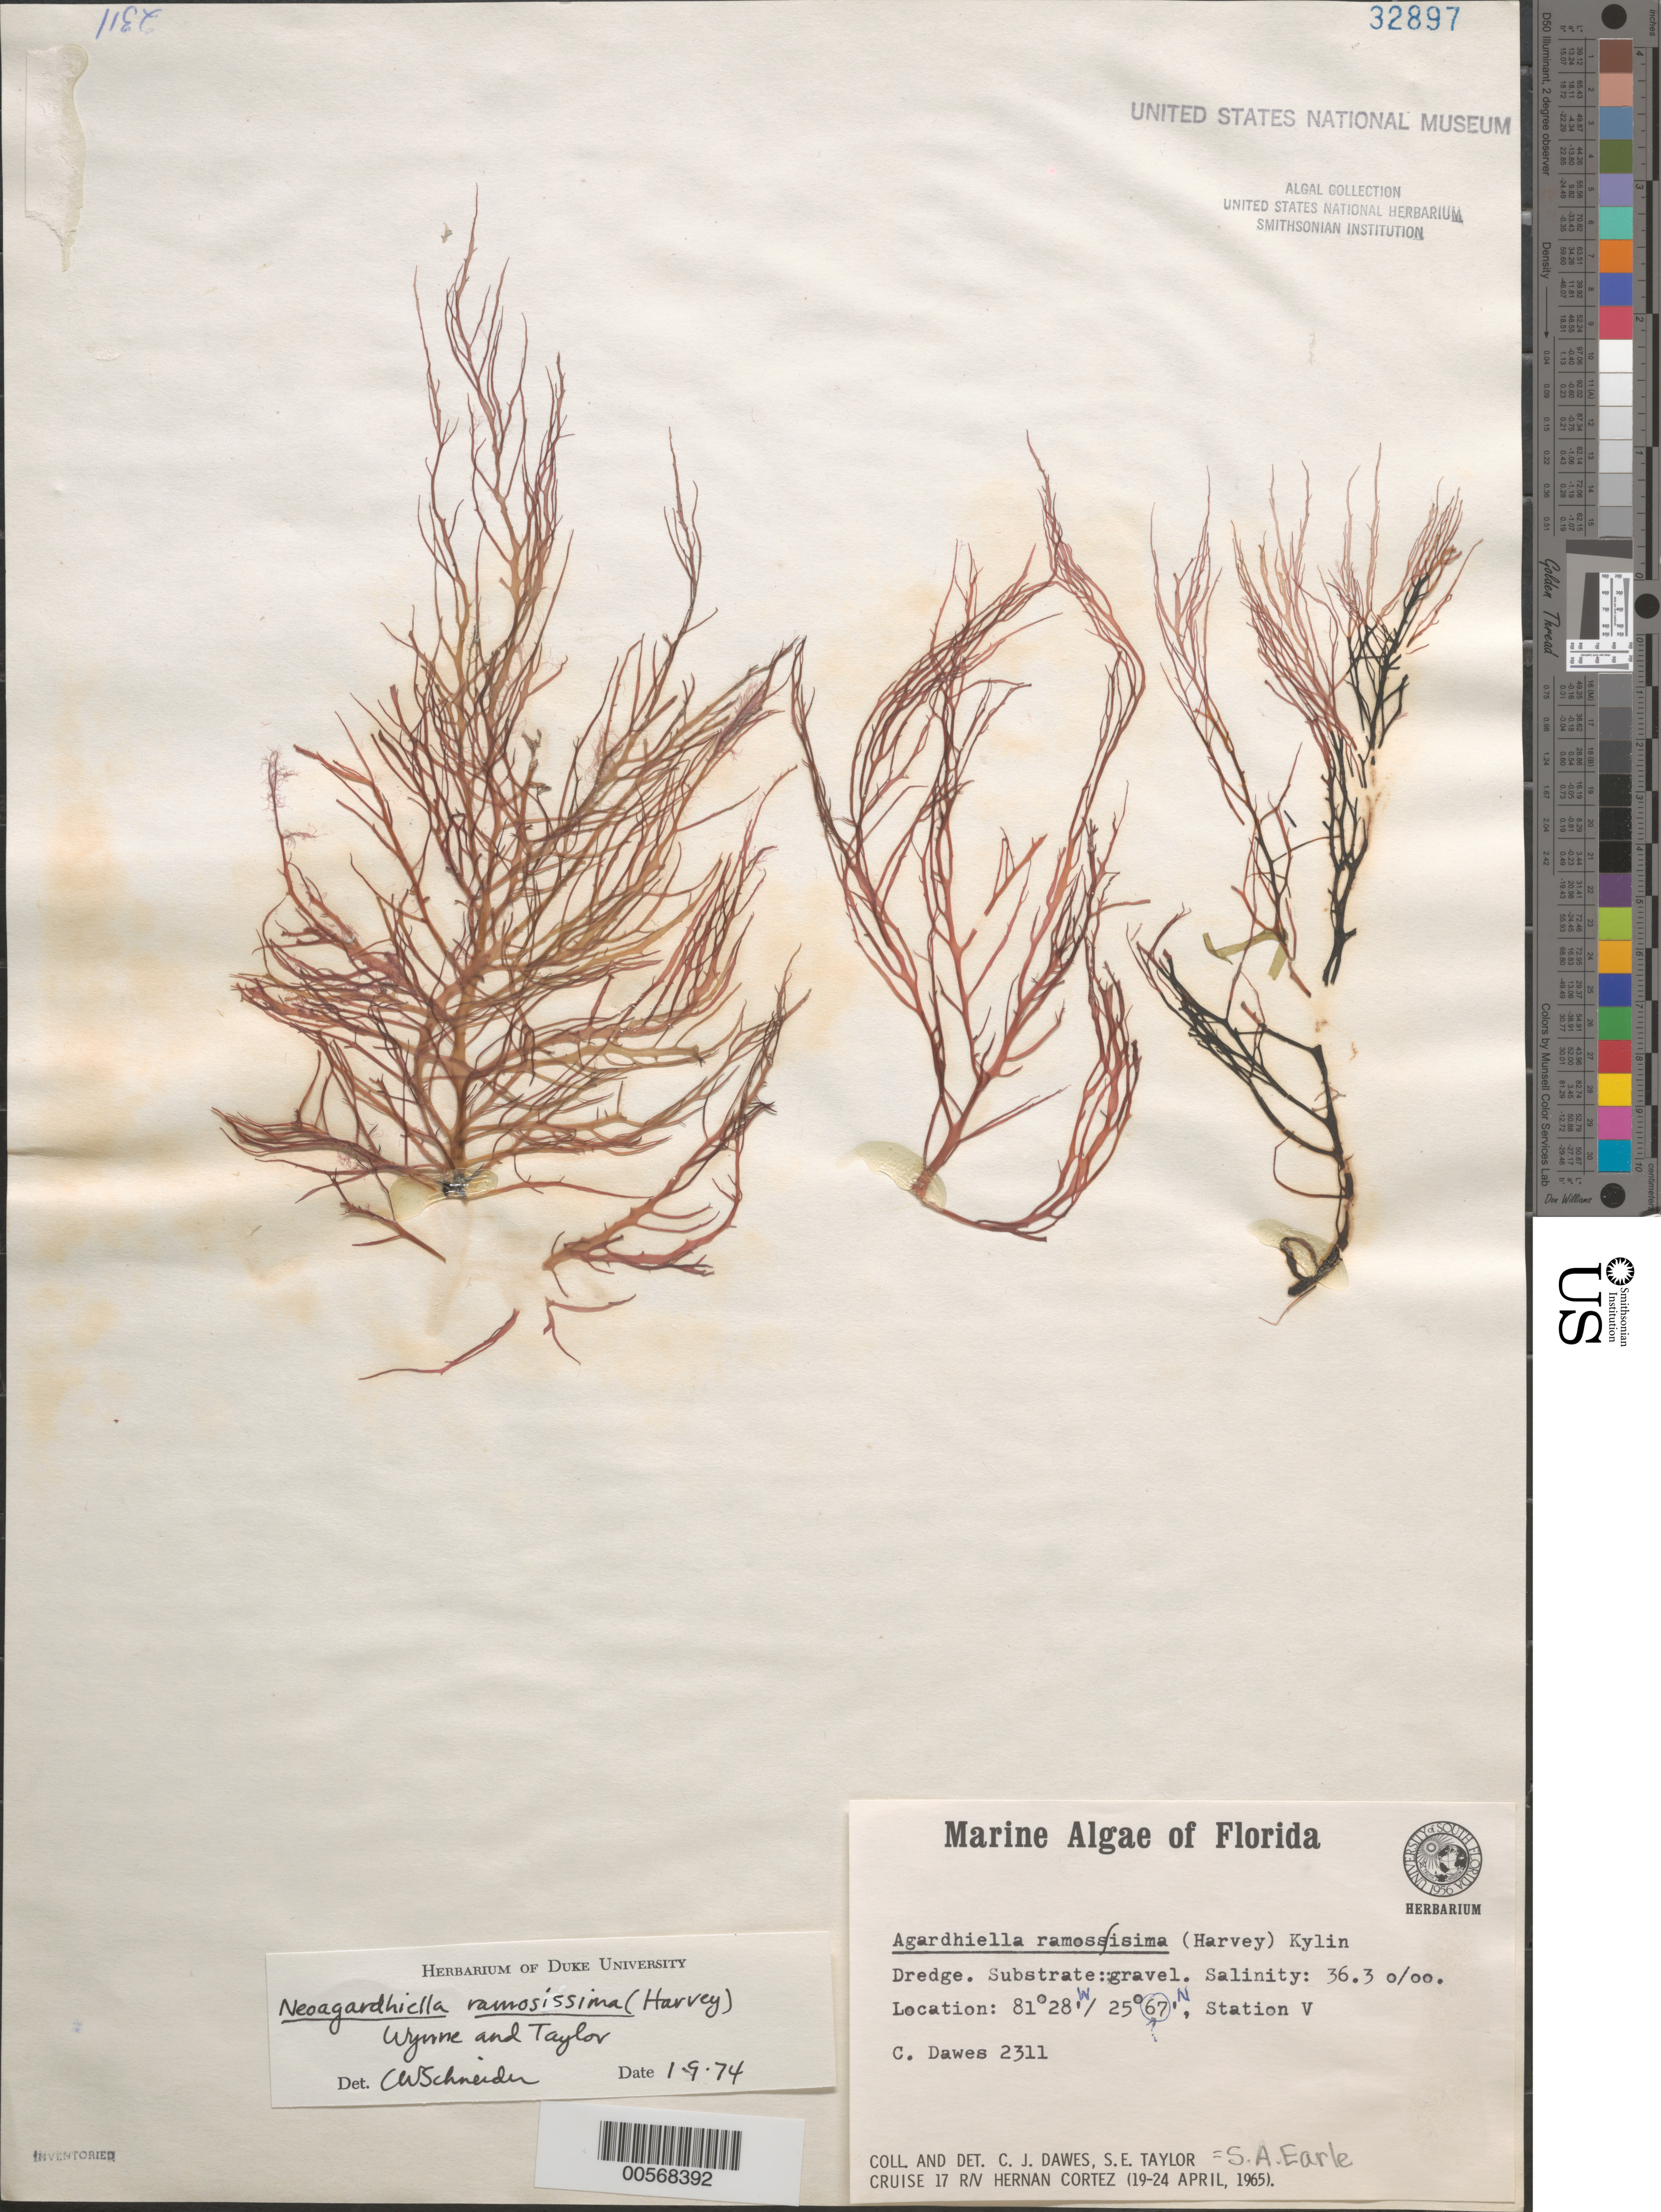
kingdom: Plantae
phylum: Rhodophyta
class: Florideophyceae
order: Gigartinales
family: Solieriaceae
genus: Agardhiella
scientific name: Agardhiella ramosissima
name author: (Harv.) Kylin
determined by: Algae name updating Project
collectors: C. Dawes & S. A. Earle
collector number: Cjd 2311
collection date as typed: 19 Apr 1965 TO 24 Apr 1965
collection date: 1965-04-19/1965-04-24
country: United States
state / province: Florida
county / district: Collier County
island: Ten Thousand Islands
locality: Ten Thousand Islands area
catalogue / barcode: US 32897